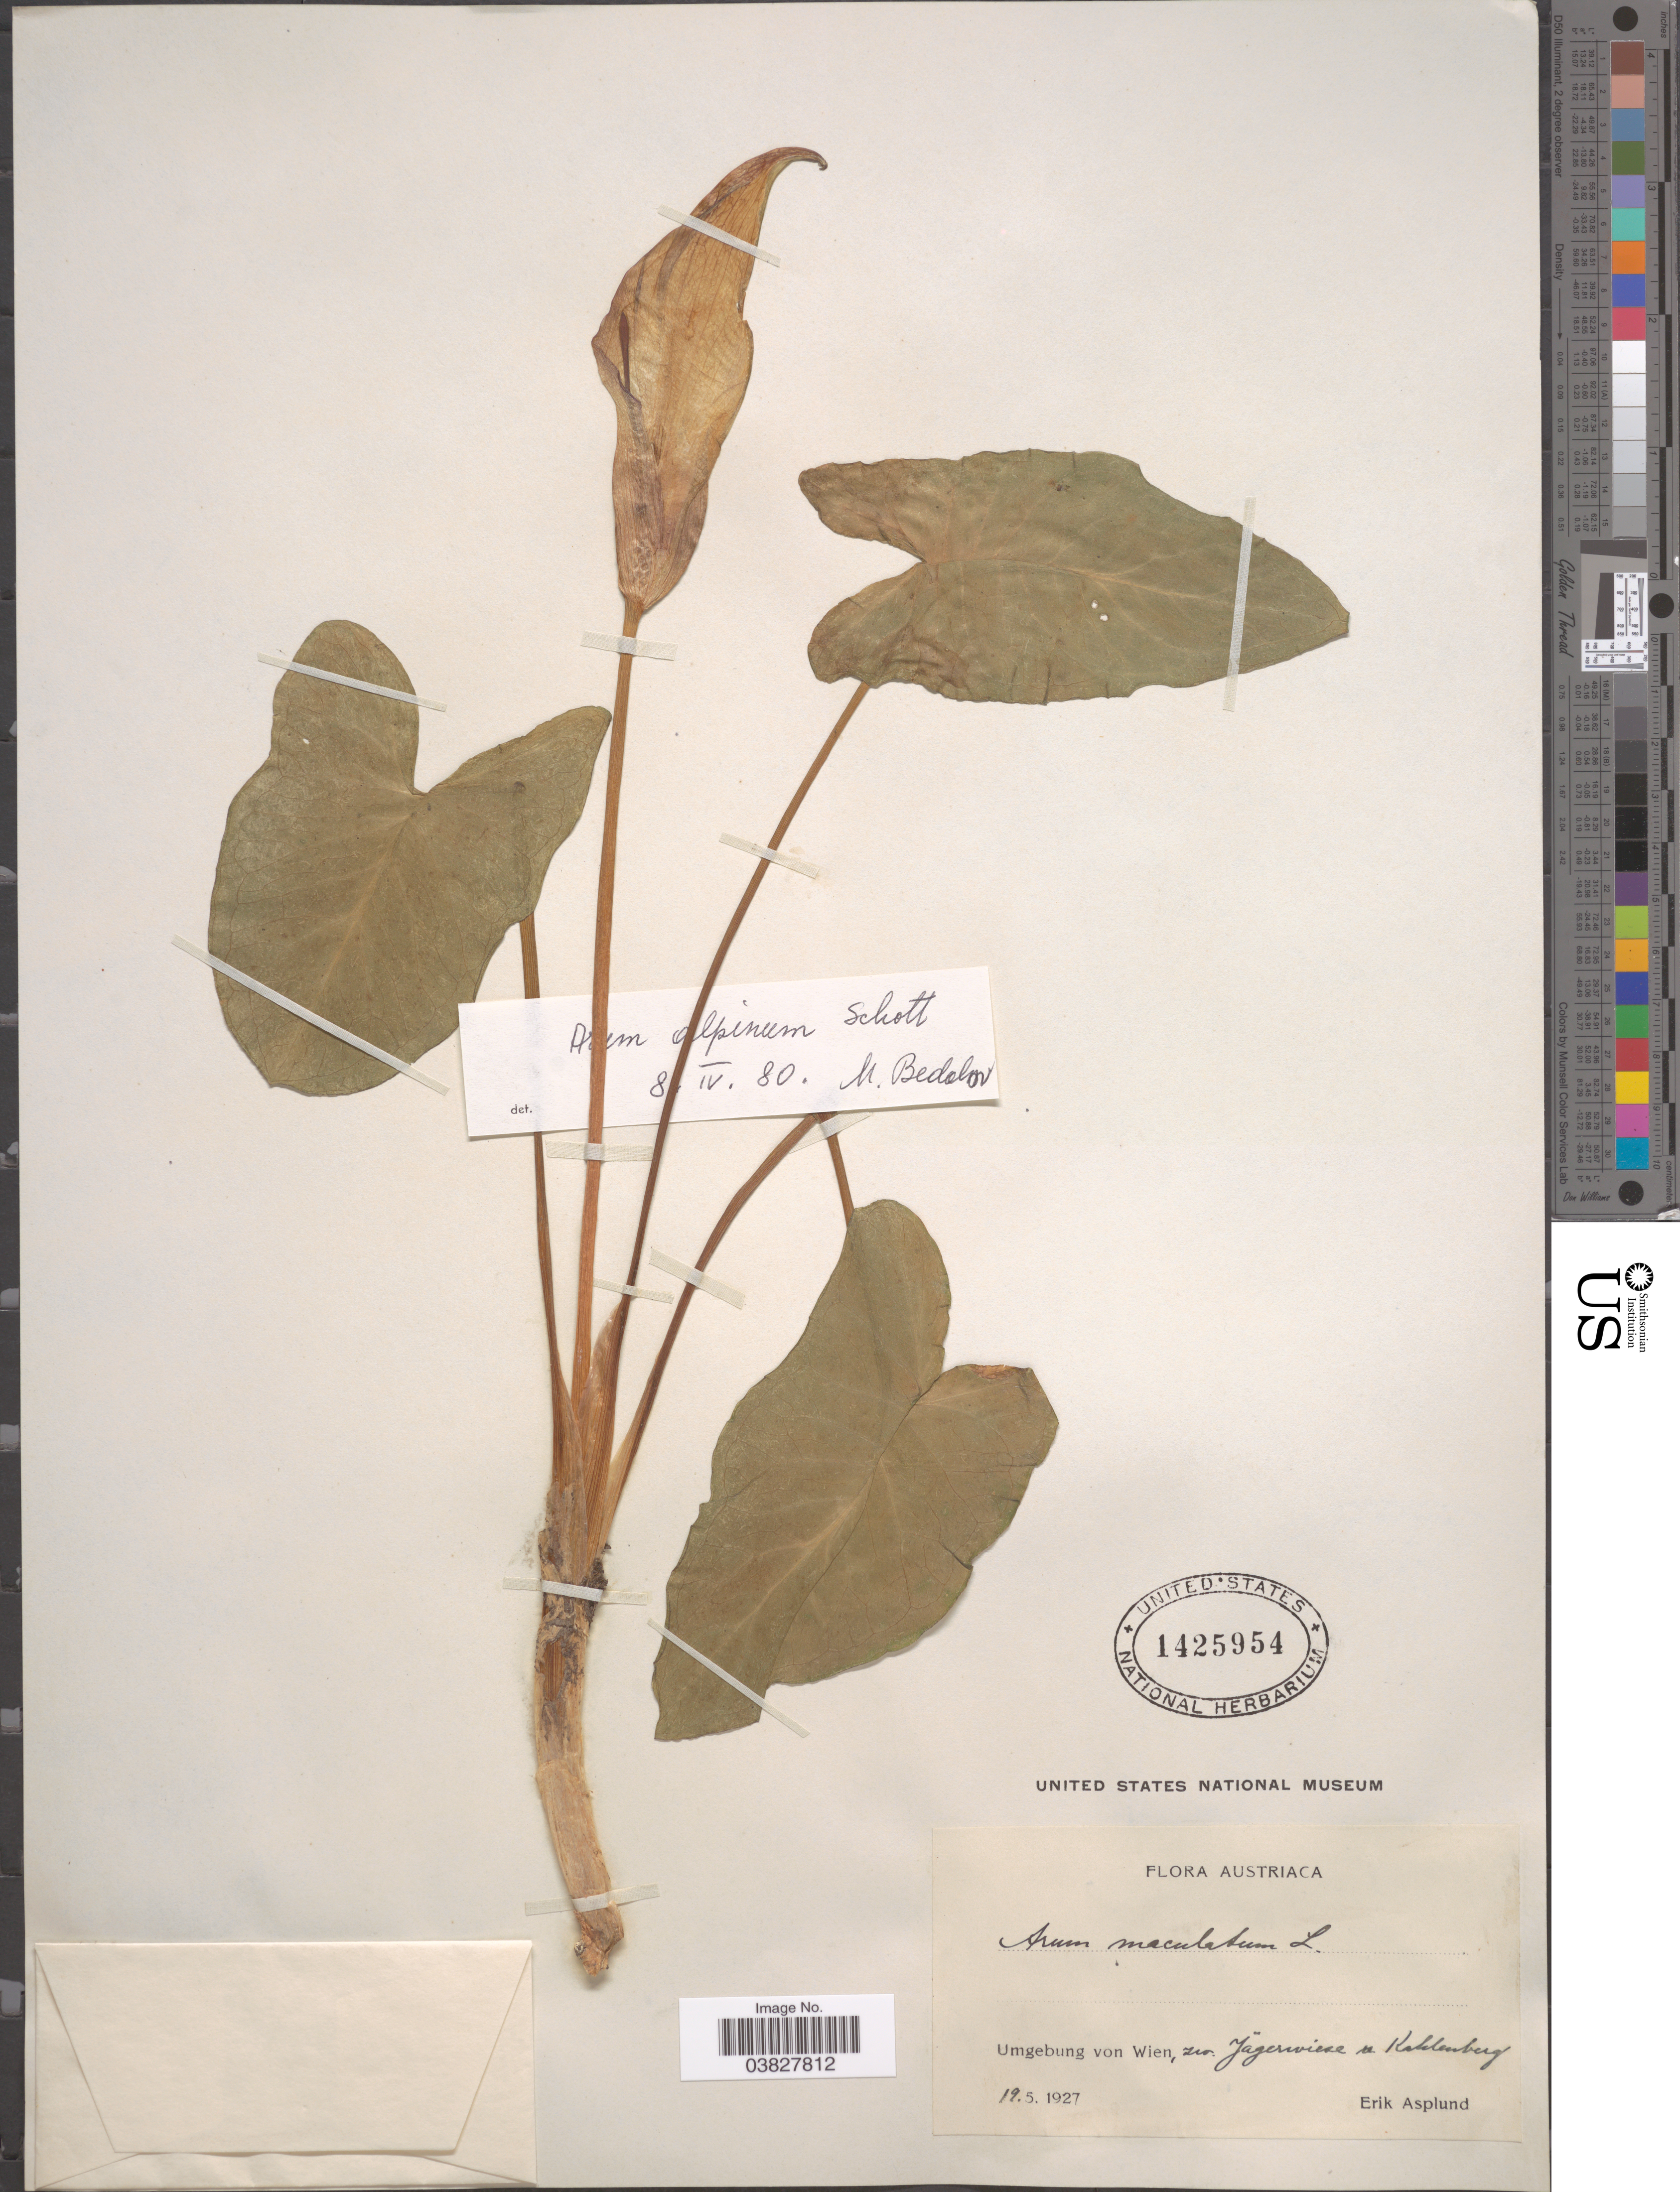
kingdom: Plantae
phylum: Tracheophyta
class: Liliopsida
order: Alismatales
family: Araceae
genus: Arum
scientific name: Arum alpinum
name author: Schott & Kotschy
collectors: E. Asplund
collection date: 1927-05-19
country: Austria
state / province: Wien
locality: Umgebung von Wien, zw. Jägerwiese u. Kahlenberg.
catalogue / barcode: US 1425954